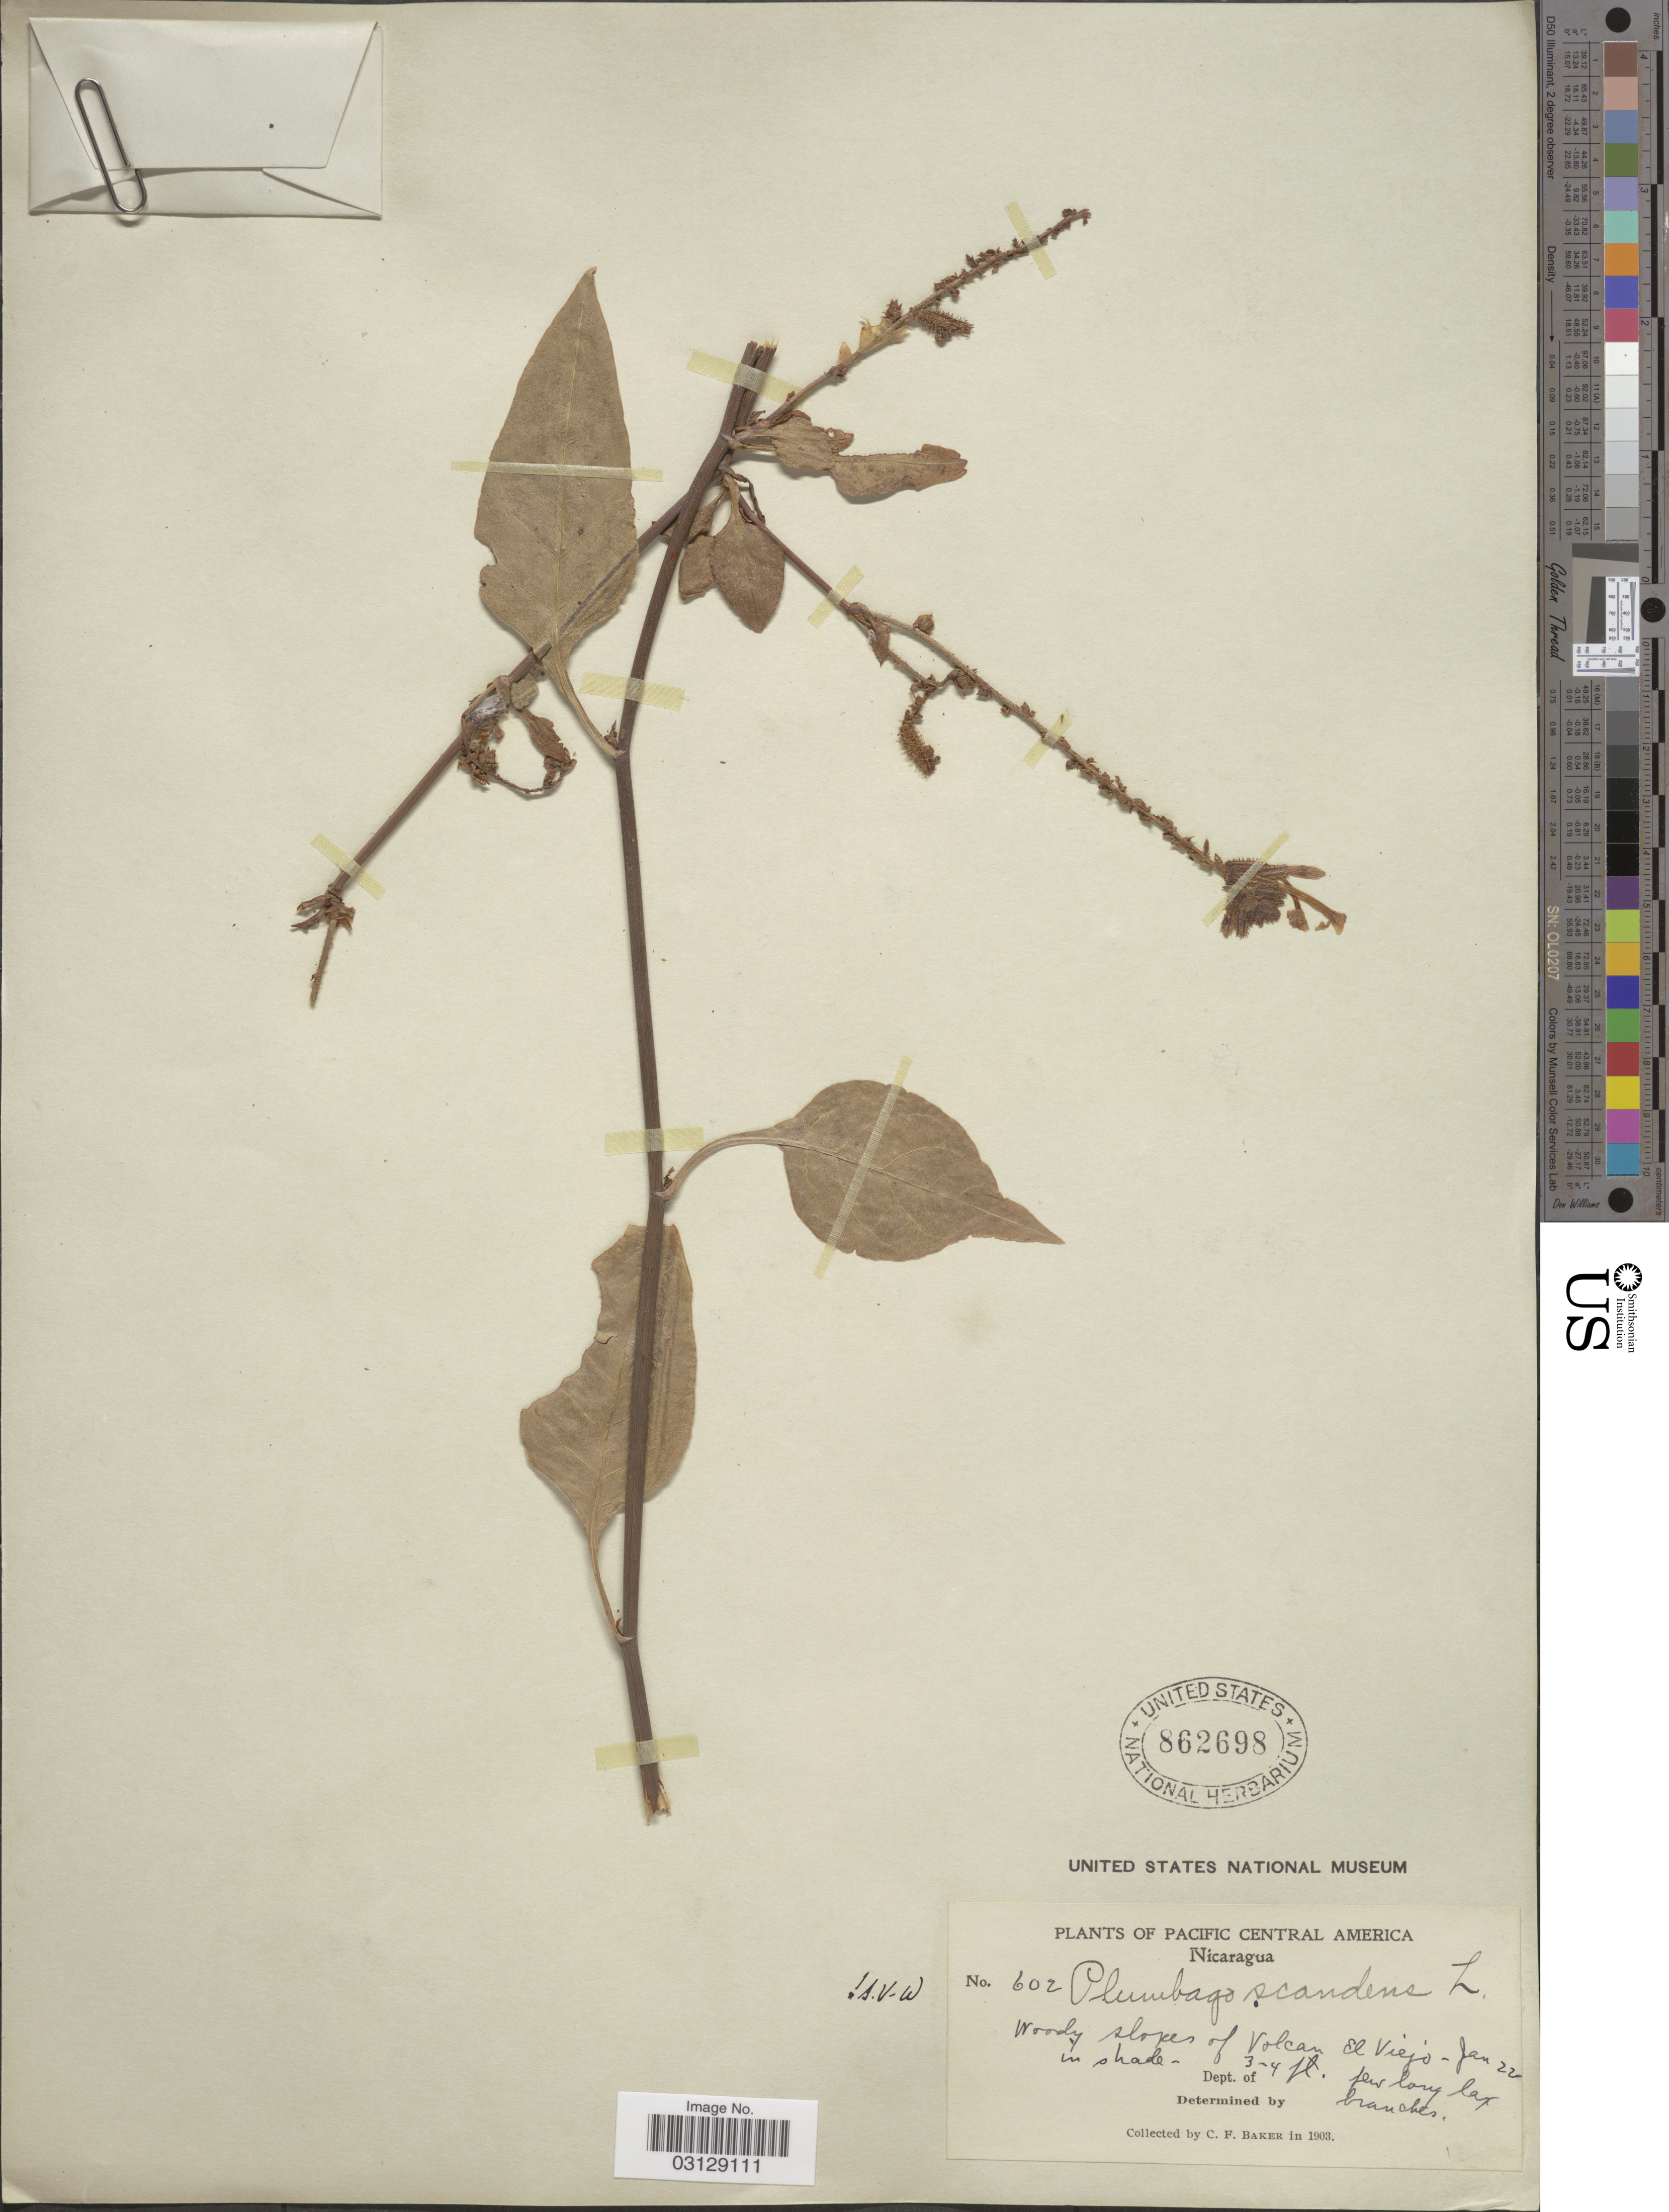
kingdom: Plantae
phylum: Tracheophyta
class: Magnoliopsida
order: Caryophyllales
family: Plumbaginaceae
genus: Plumbago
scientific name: Plumbago scandens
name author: L.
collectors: C. F. Baker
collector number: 602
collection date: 1903-01-22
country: Nicaragua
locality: Pacific Central America. Woody slopes of Volcan El Viejo.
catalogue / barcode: US 862698